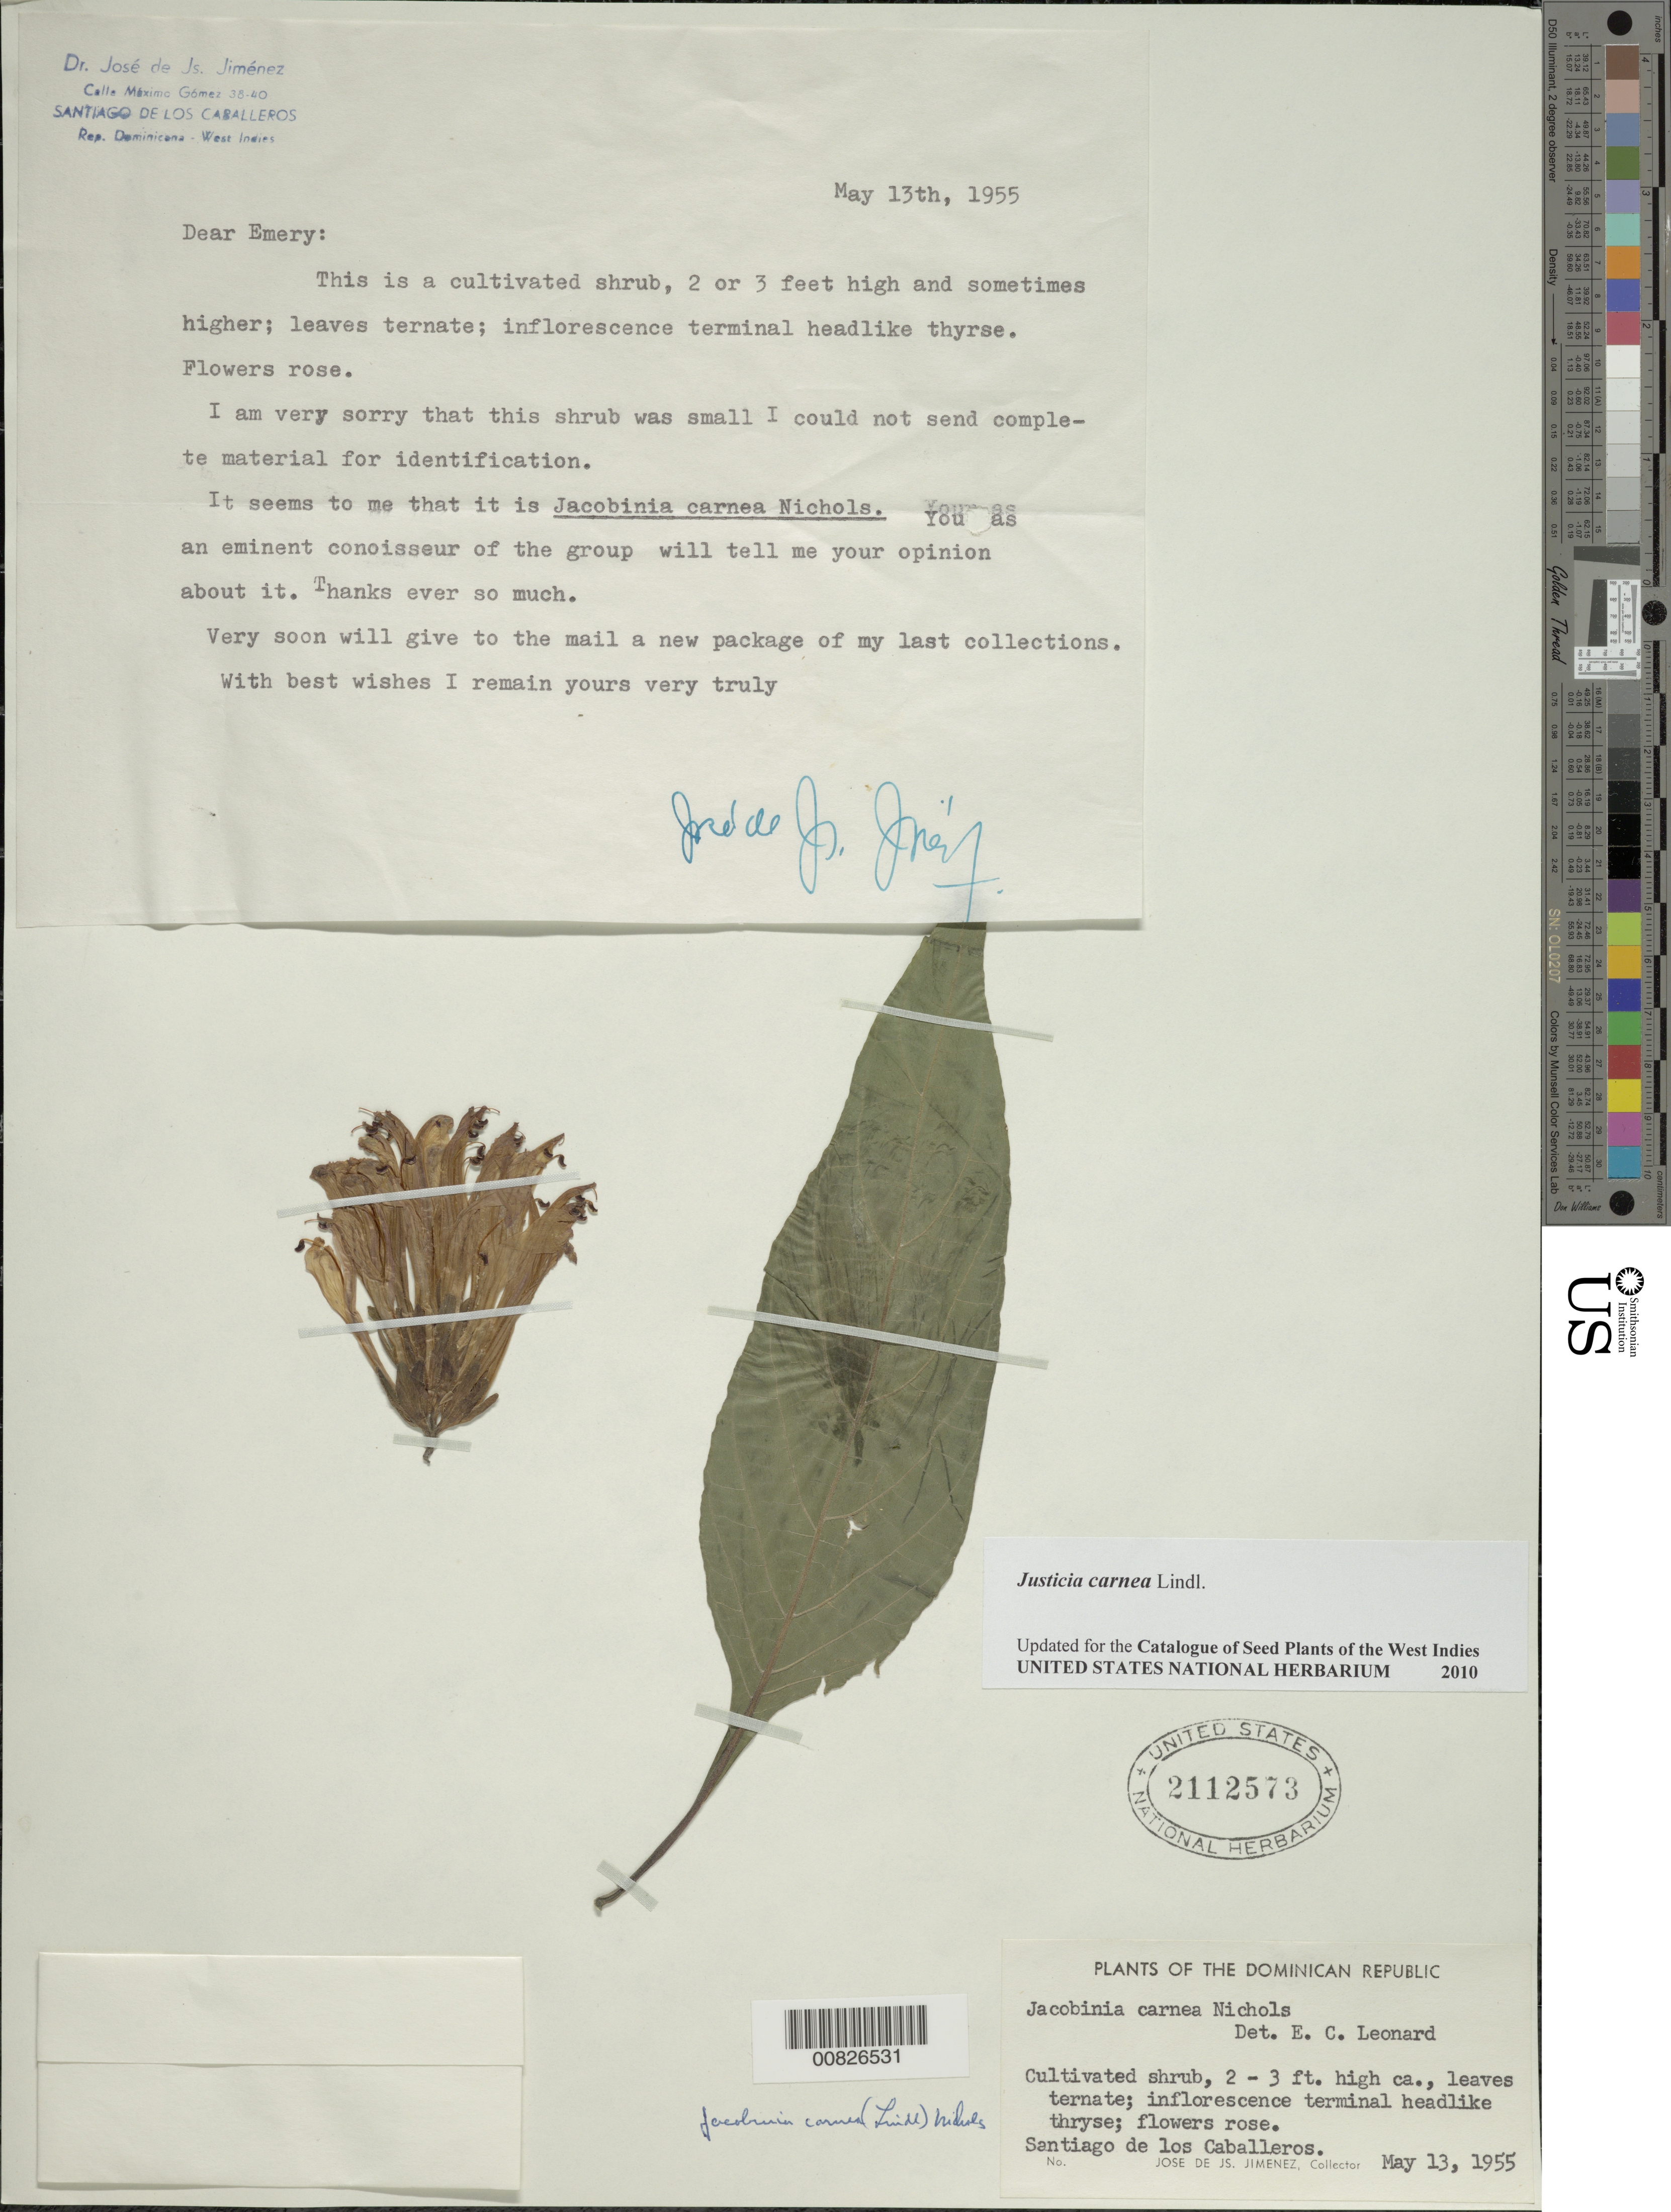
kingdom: Plantae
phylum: Tracheophyta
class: Magnoliopsida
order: Lamiales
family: Acanthaceae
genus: Justicia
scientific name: Justicia carnea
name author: Lindl.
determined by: Leonard, Emery C., (US)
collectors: J. J. Jiménez Almonte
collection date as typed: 13 May 1955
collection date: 1955-05-13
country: Dominican Republic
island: Hispaniola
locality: Santiago de los Caballeros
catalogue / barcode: US 2112573